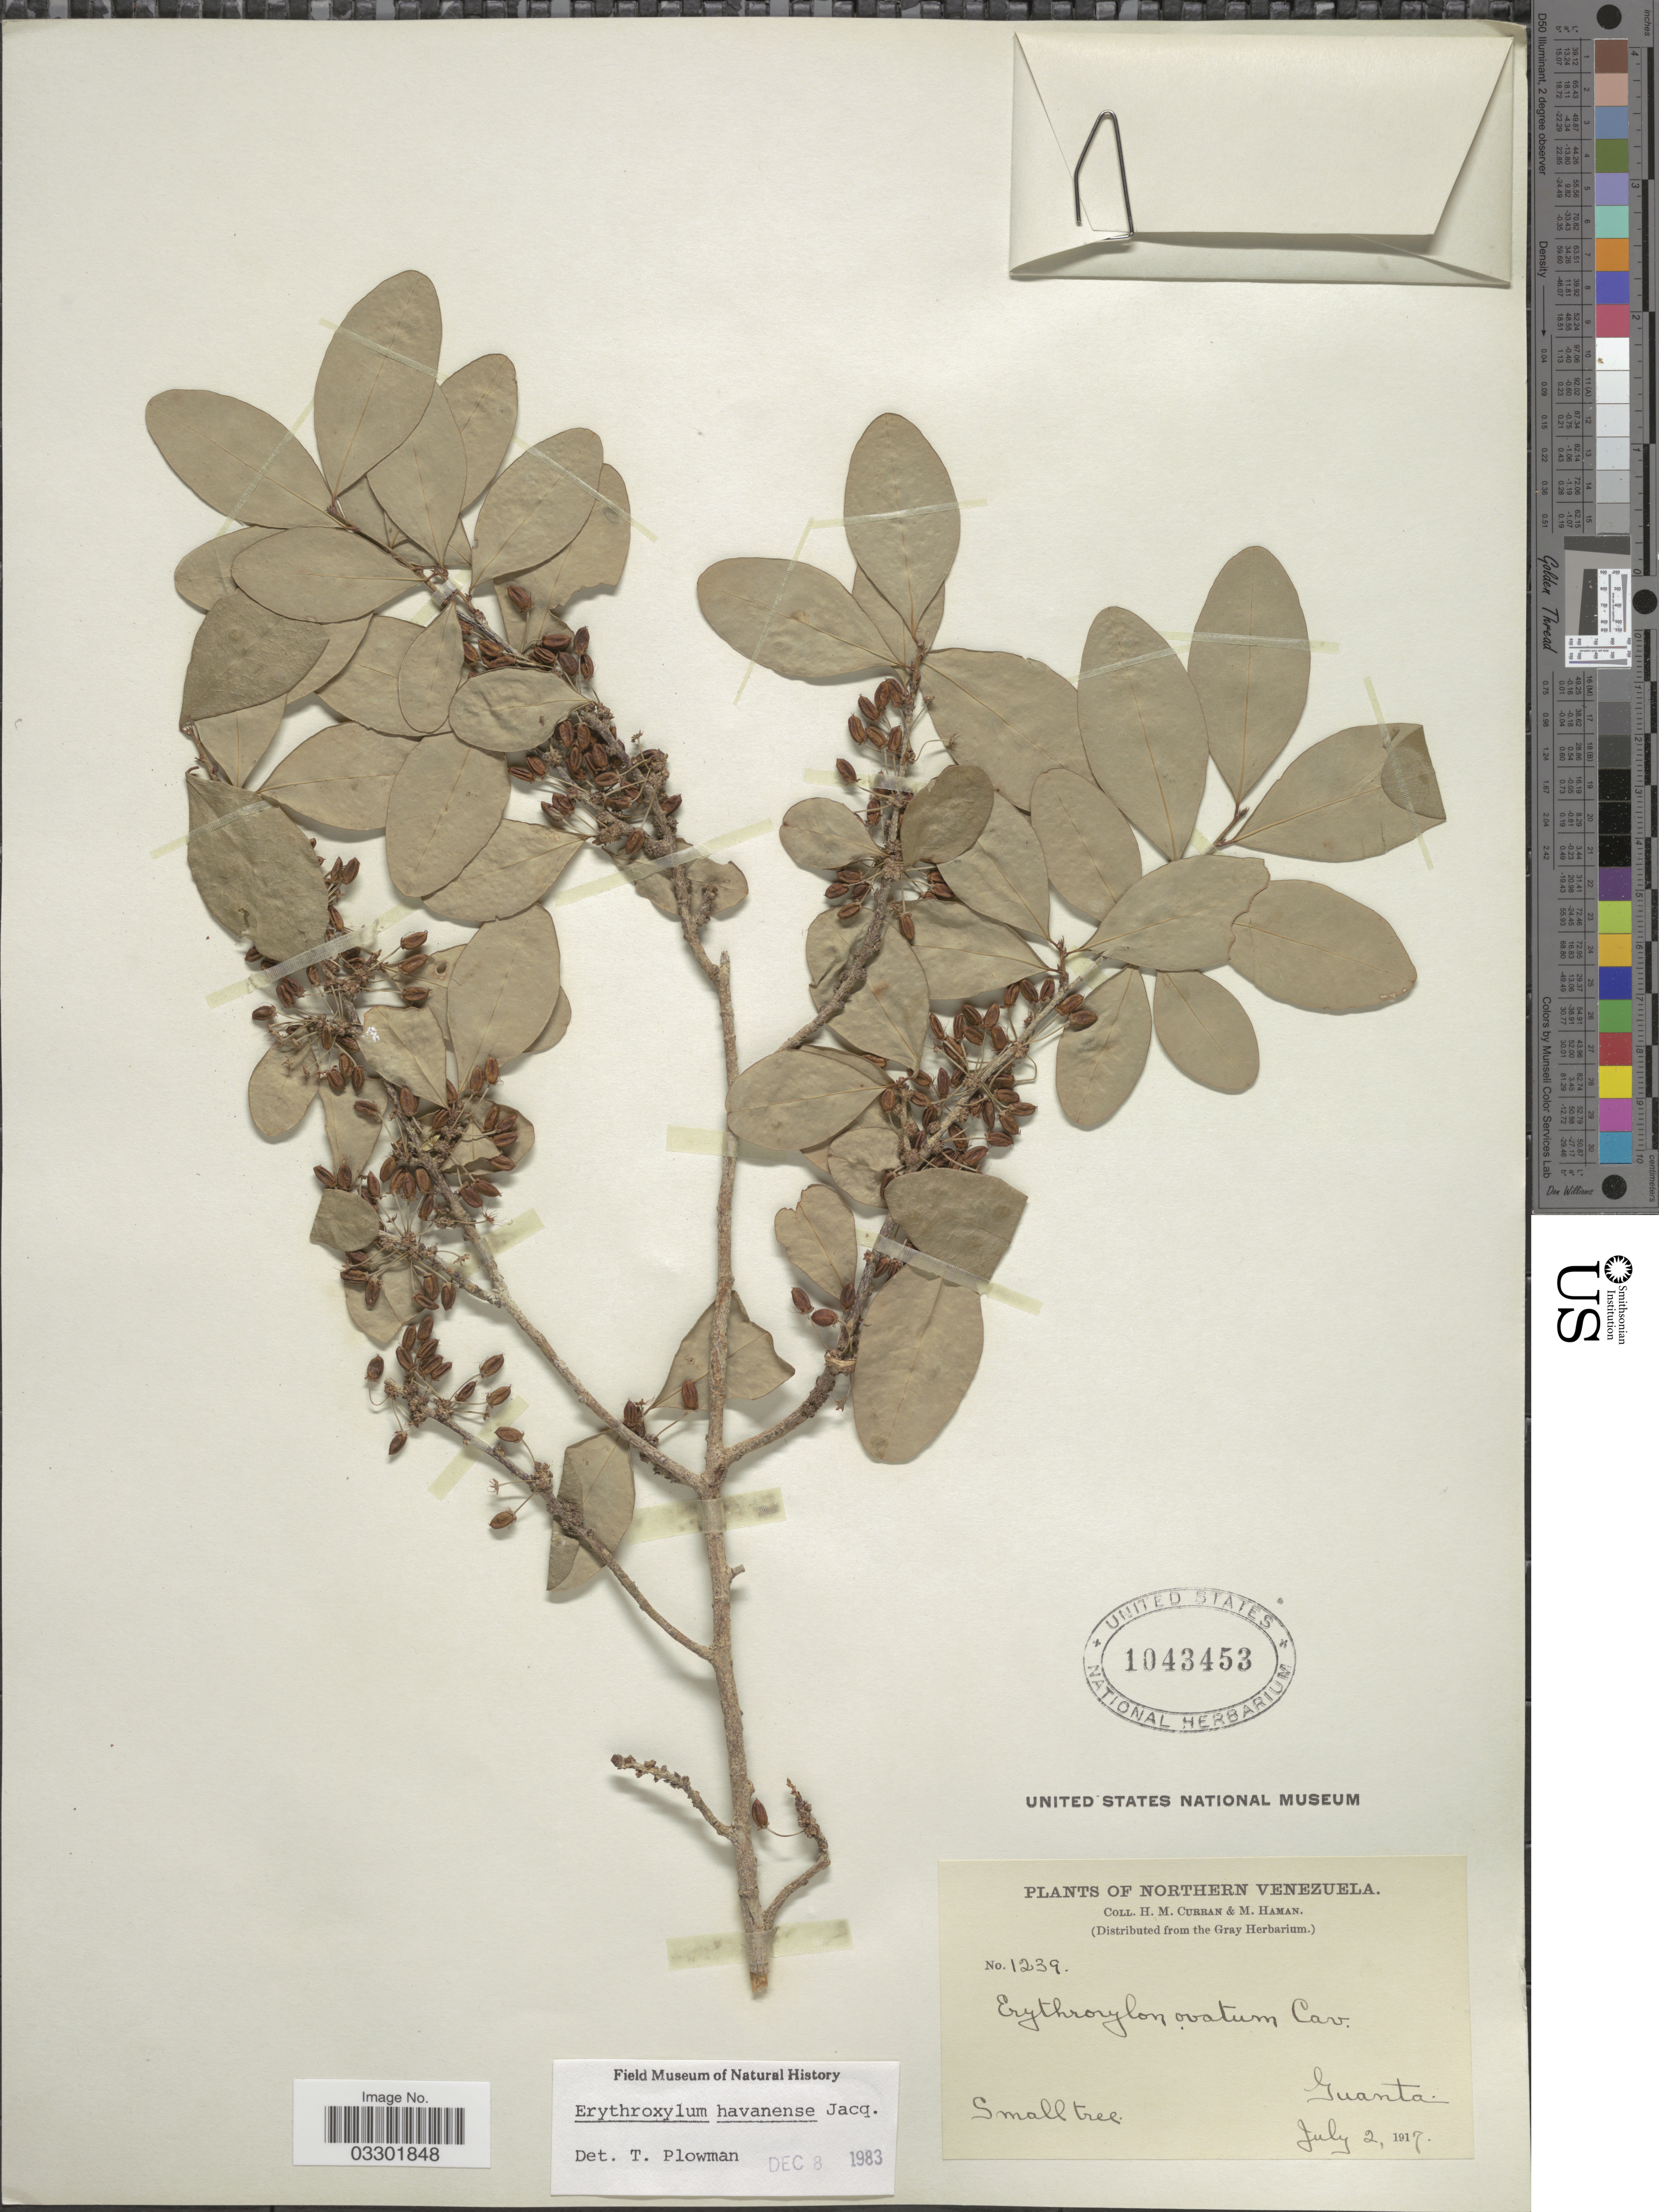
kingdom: Plantae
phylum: Tracheophyta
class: Magnoliopsida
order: Malpighiales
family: Erythroxylaceae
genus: Erythroxylum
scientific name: Erythroxylum havanense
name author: Jacq.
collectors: H. M. Curran & M. Haman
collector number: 1239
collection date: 1917-07-02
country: Venezuela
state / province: Anzoategui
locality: Northern Venezuela. Guanta.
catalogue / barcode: US 1043453